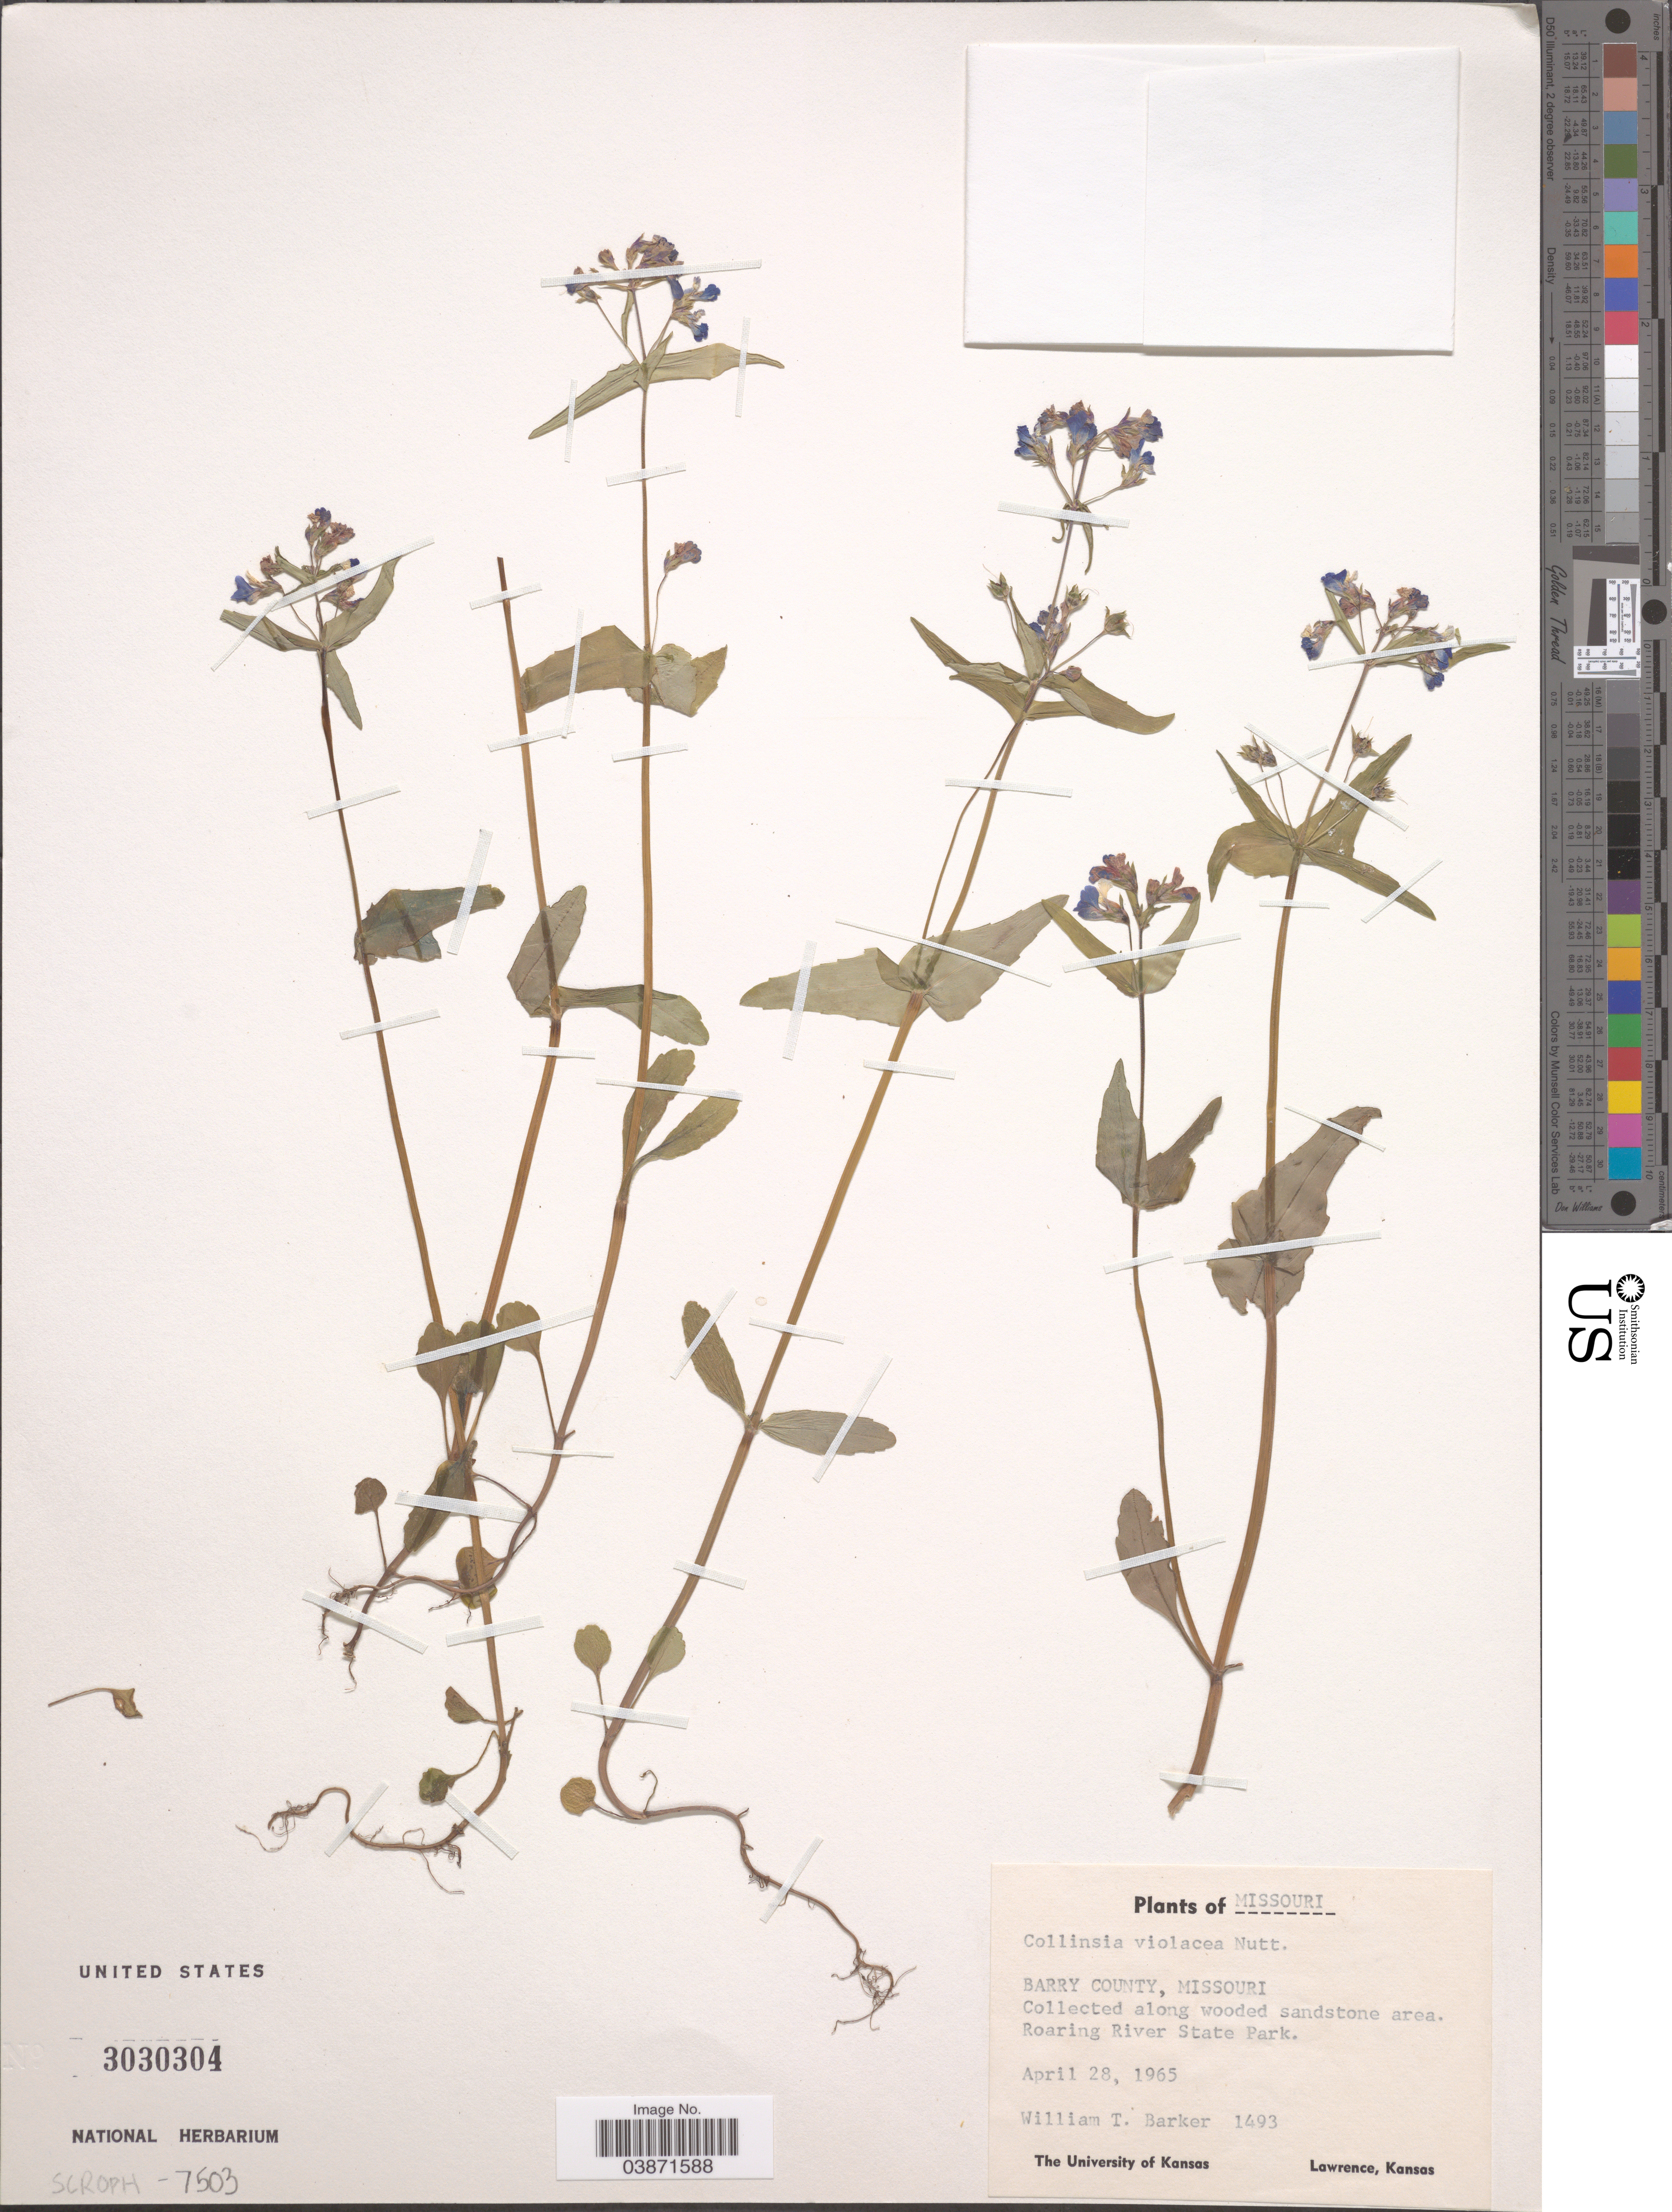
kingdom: Plantae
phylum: Tracheophyta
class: Magnoliopsida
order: Lamiales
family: Plantaginaceae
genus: Collinsia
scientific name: Collinsia violacea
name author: Nutt.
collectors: W. T. Barker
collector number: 1493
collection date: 1965-04-28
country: United States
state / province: Missouri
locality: Barry County. Roaring River State Park.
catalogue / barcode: US 3030304